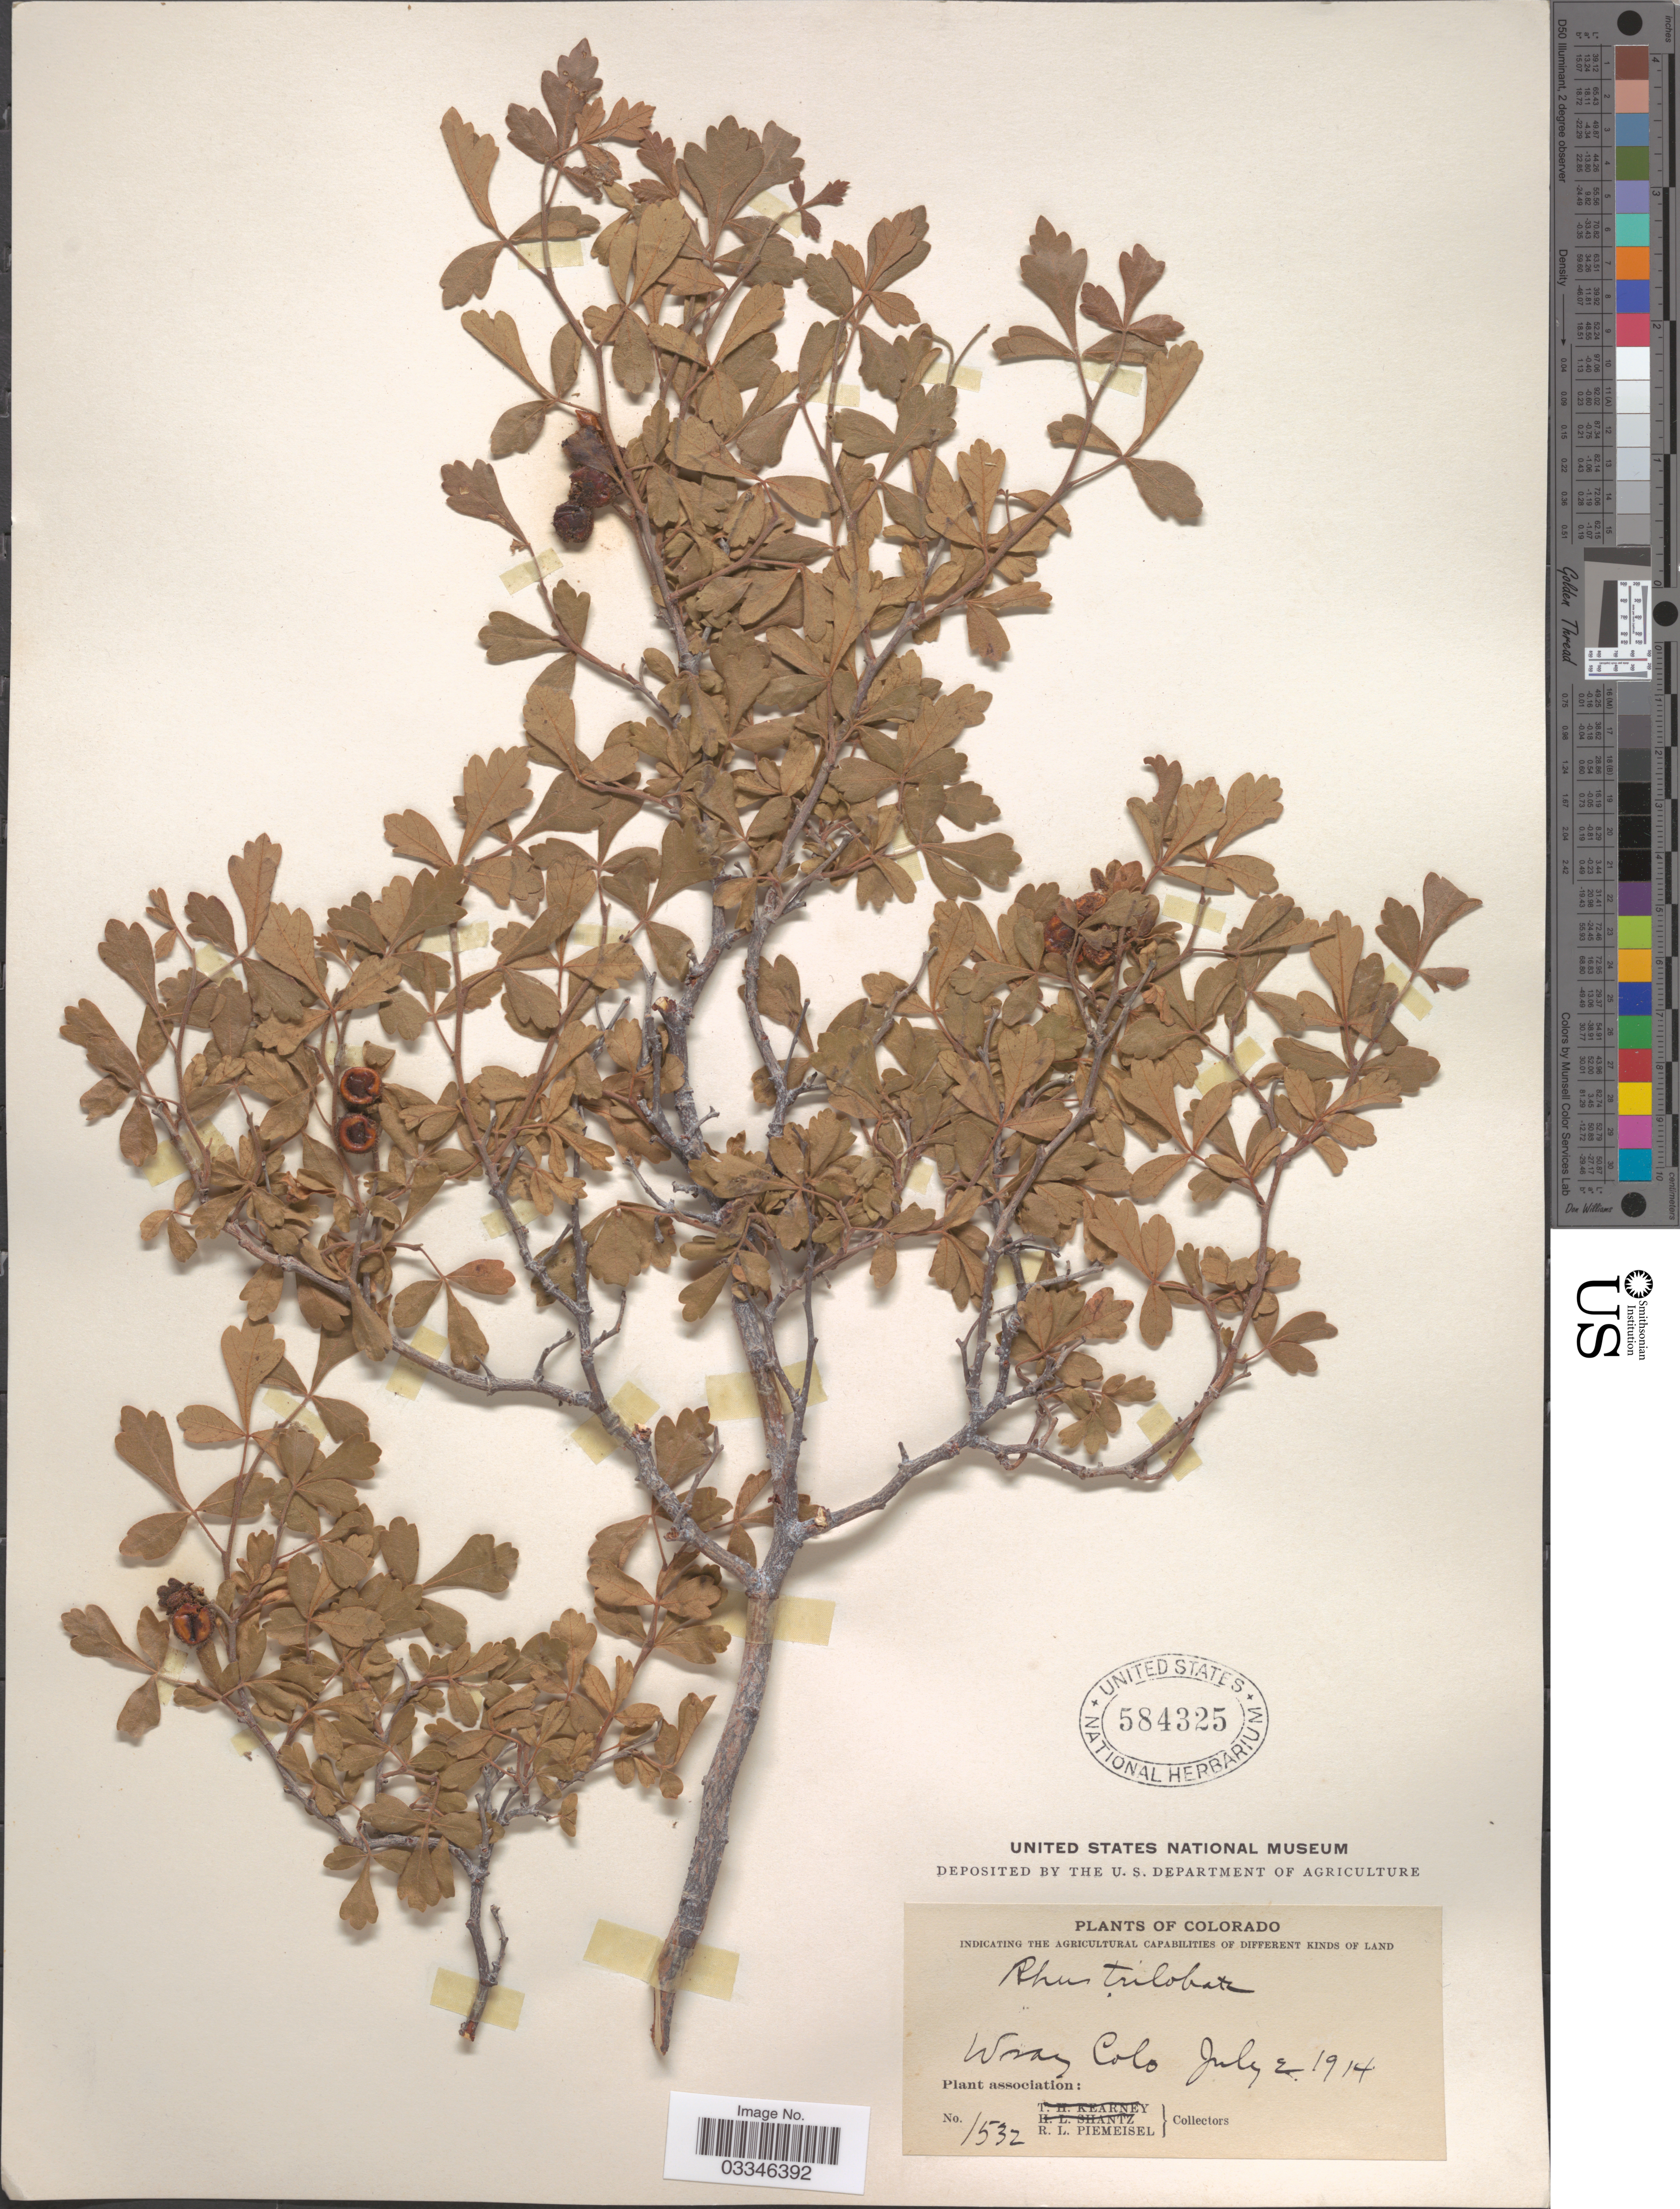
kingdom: Plantae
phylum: Tracheophyta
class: Magnoliopsida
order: Sapindales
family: Anacardiaceae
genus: Rhus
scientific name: Rhus trilobata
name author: Nutt.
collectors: R. L. Piemeisel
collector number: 1532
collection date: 1914-07-02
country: United States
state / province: Colorado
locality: Wray.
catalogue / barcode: US 584325